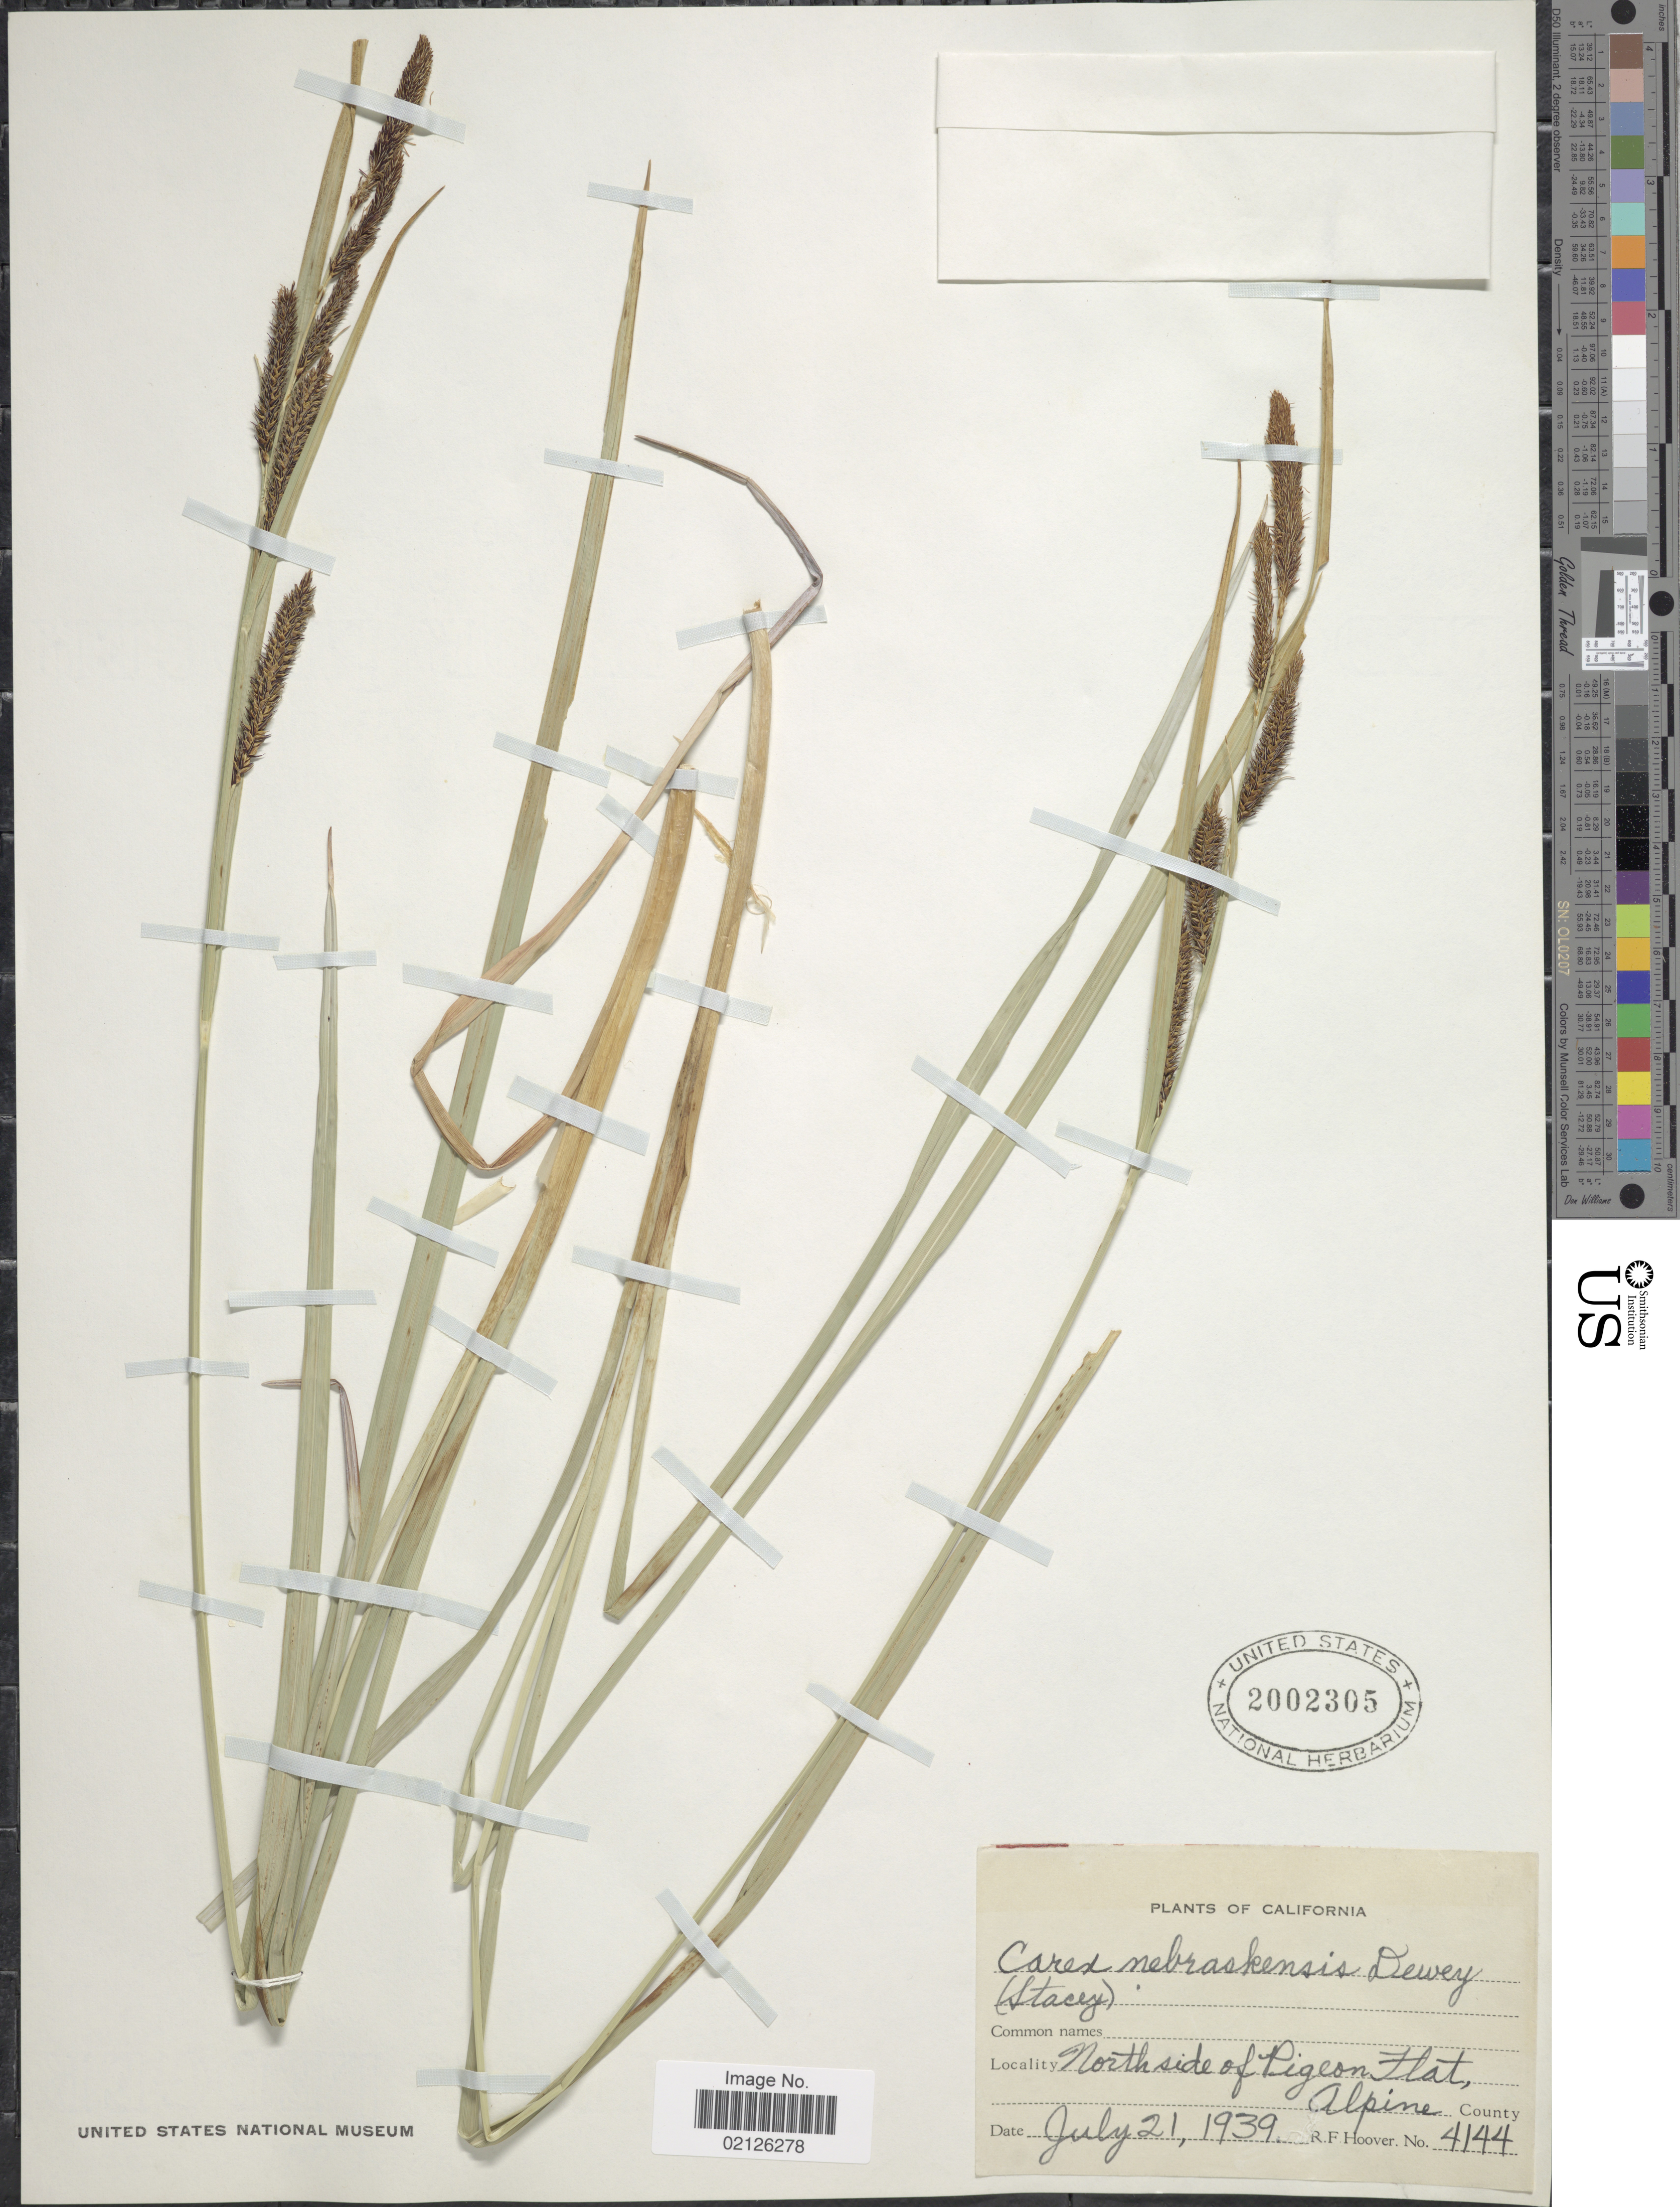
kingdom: Plantae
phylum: Tracheophyta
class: Liliopsida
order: Poales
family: Cyperaceae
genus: Carex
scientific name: Carex nebrascensis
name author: Dewey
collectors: R. F. Hoover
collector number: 4144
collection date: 1939-07-21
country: United States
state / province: California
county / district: Alpine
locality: North side of Pigeon Flat, Alpine County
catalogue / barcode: US 2002305